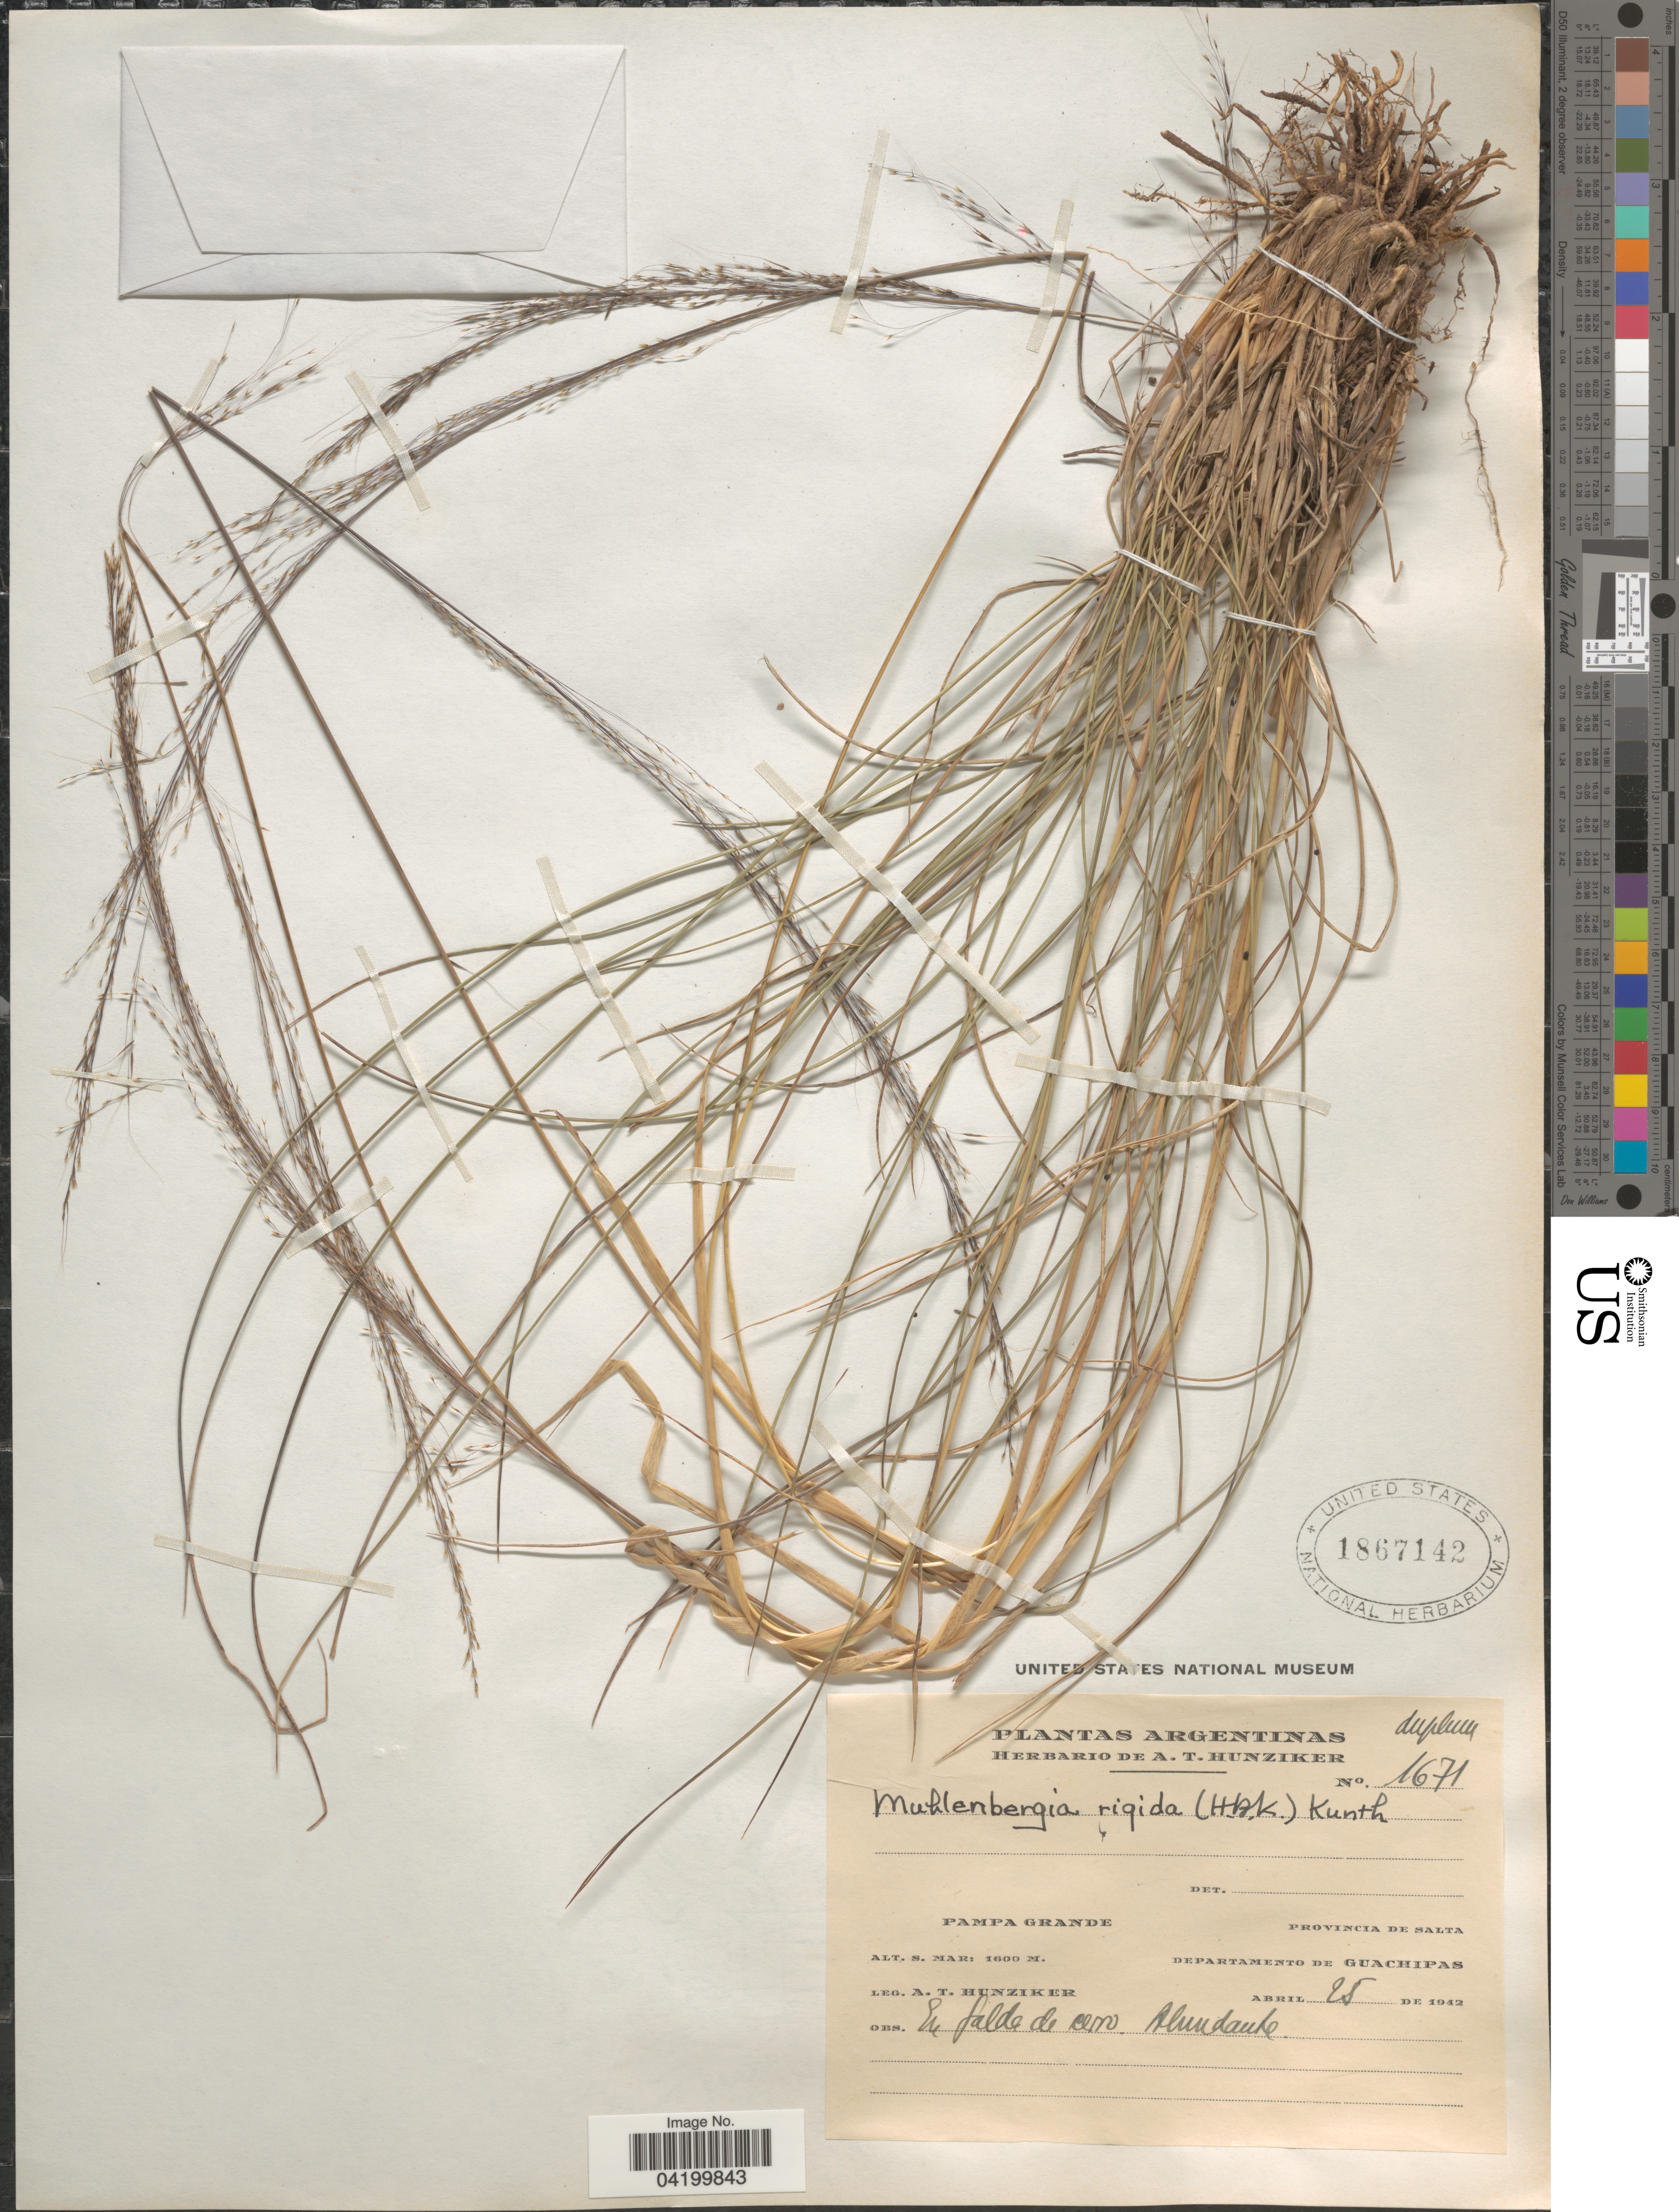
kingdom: Plantae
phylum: Tracheophyta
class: Liliopsida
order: Poales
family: Poaceae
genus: Muhlenbergia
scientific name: Muhlenbergia rigida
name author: (Kunth) Kunth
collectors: A. T. Hunziker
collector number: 1671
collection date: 1942-04-25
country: Argentina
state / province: Salta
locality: Pampa Grande. Departamento de Guachipas.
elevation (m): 1600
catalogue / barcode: US 1867142